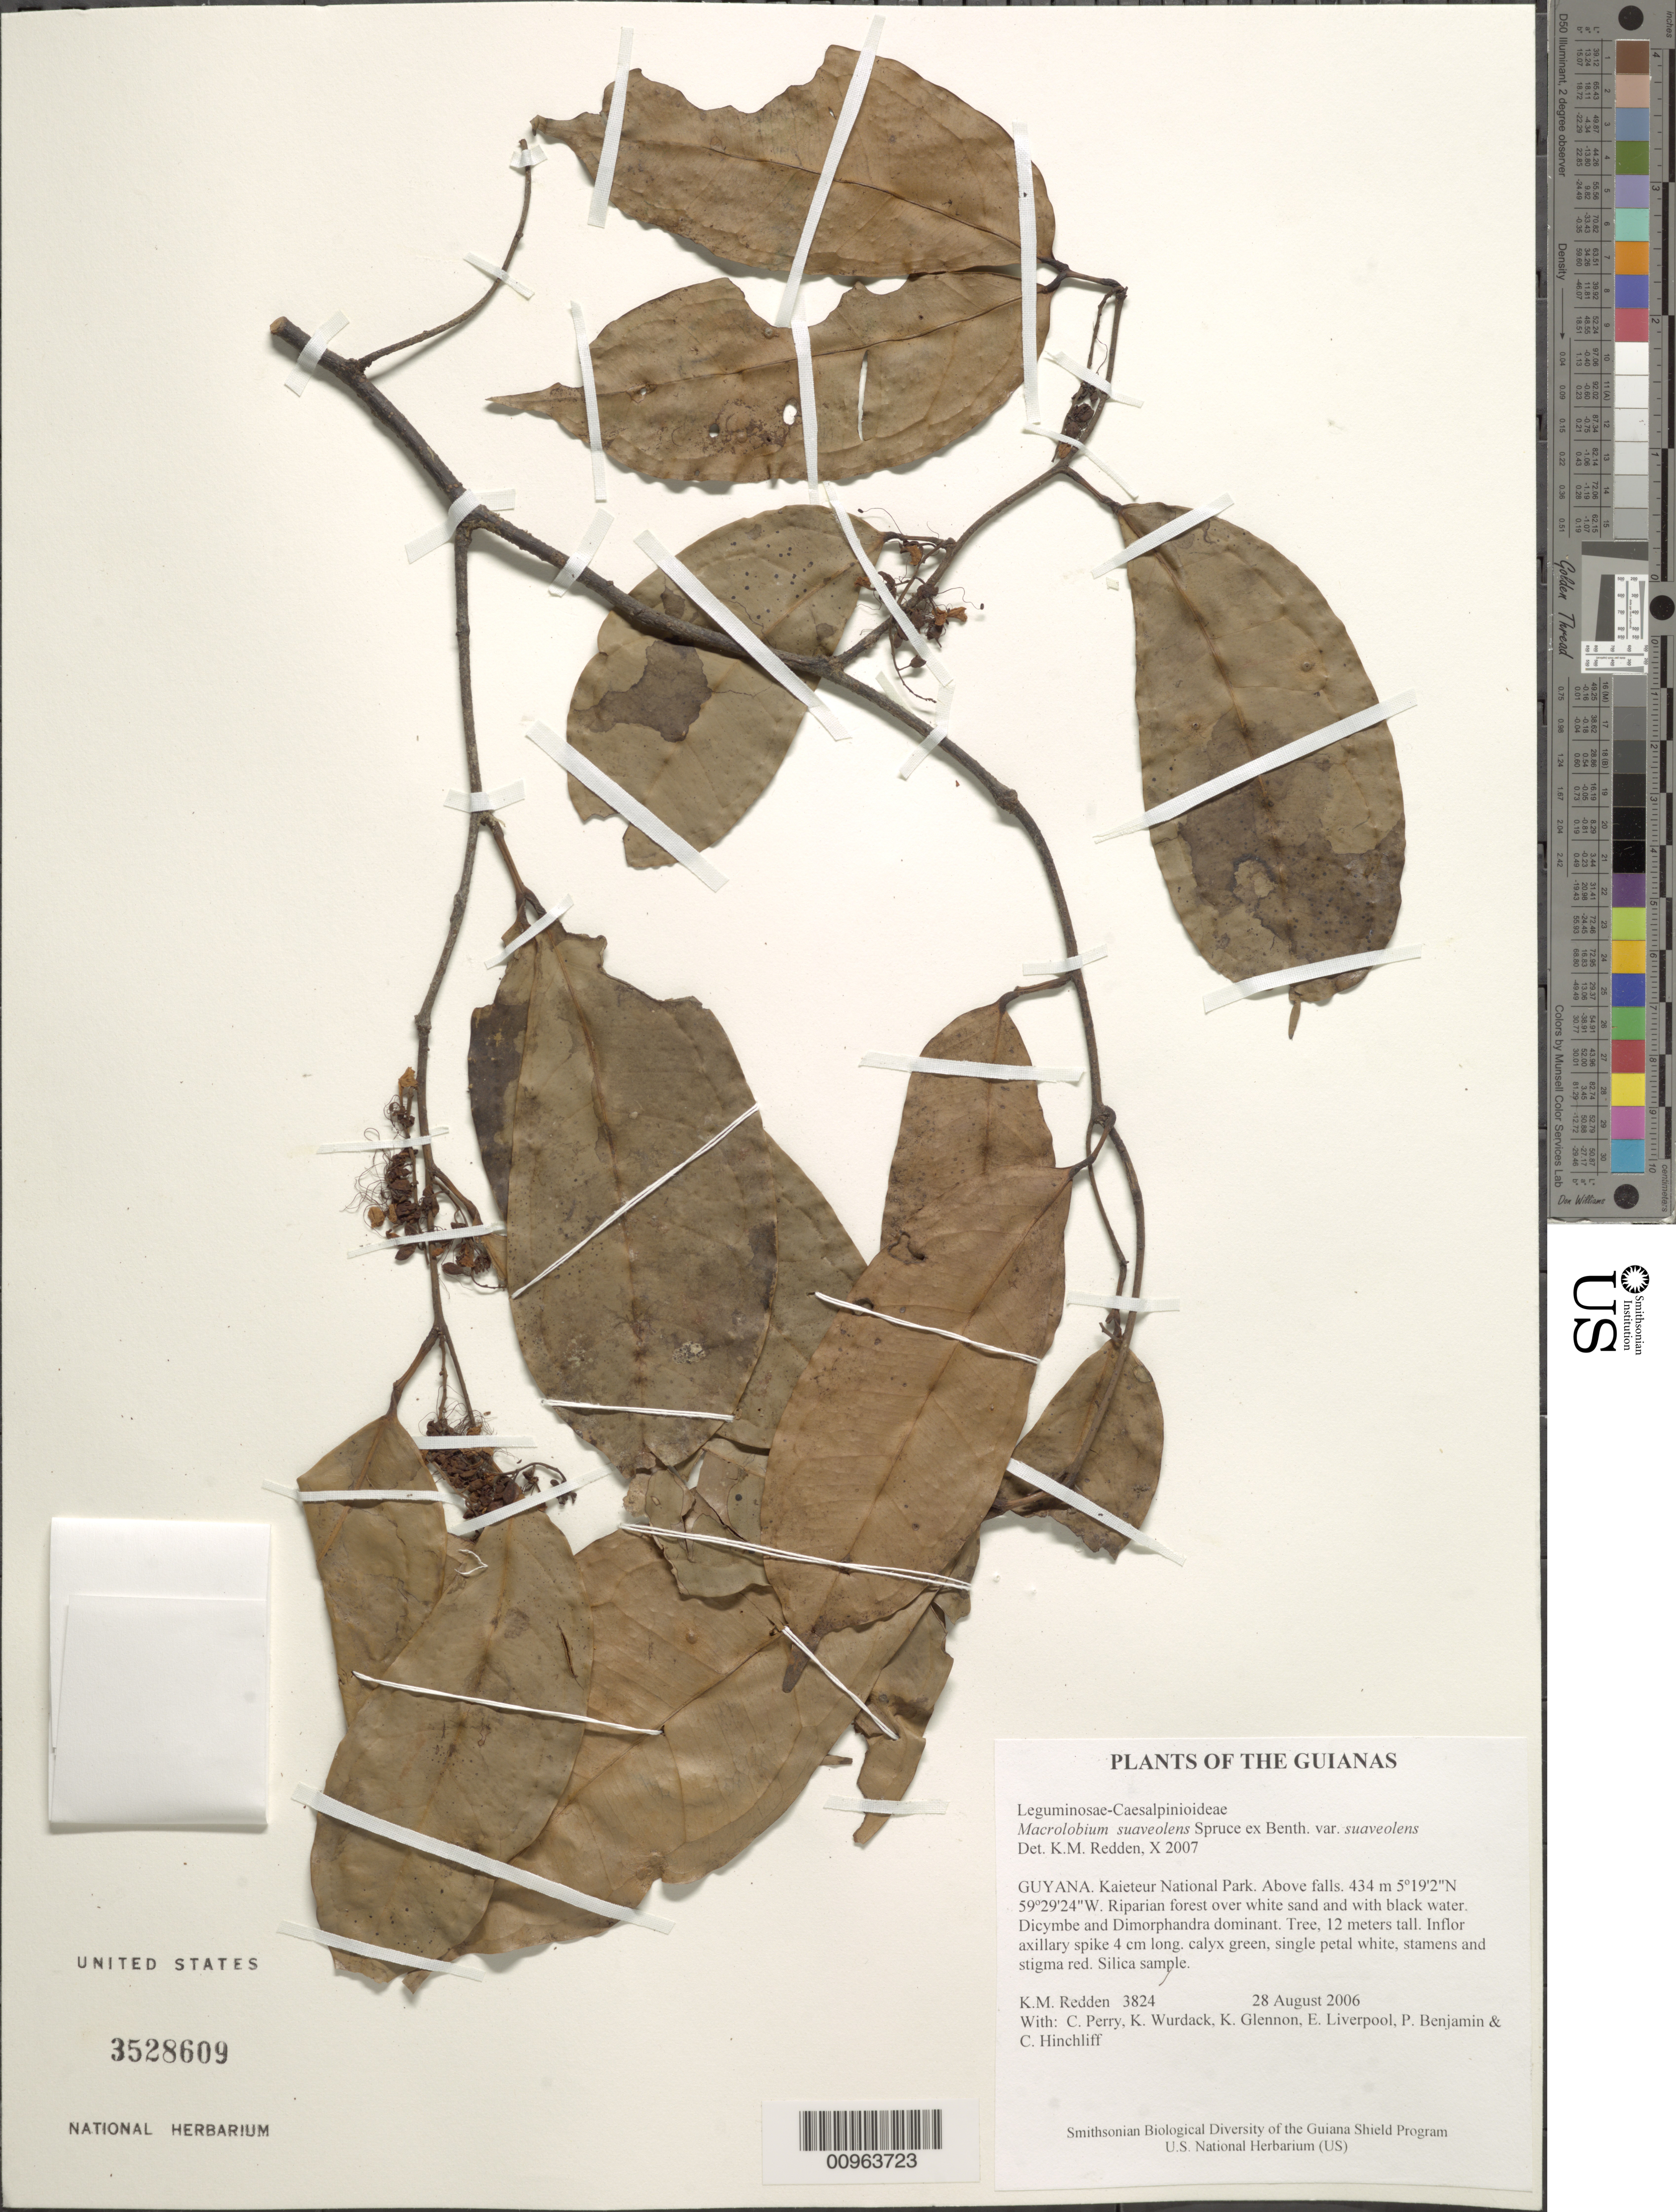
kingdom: Plantae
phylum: Tracheophyta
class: Magnoliopsida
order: Fabales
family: Fabaceae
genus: Macrolobium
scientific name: Macrolobium suaveolens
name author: Spruce ex Benth.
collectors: K. M. Redden, C. Perry, K. Wurdack, K. Glennon, E. Liverpool, P. Benjamin & C. E. Hinchliff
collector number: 3824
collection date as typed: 28 August 2006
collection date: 2006-08-28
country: Guyana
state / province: Potaro-Siparuni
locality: Kaieteur National Park. Above falls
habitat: Riparian forest over white sand and with black water. Dicymbe and Dimorphandra dominant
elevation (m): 434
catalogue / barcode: US 3528609